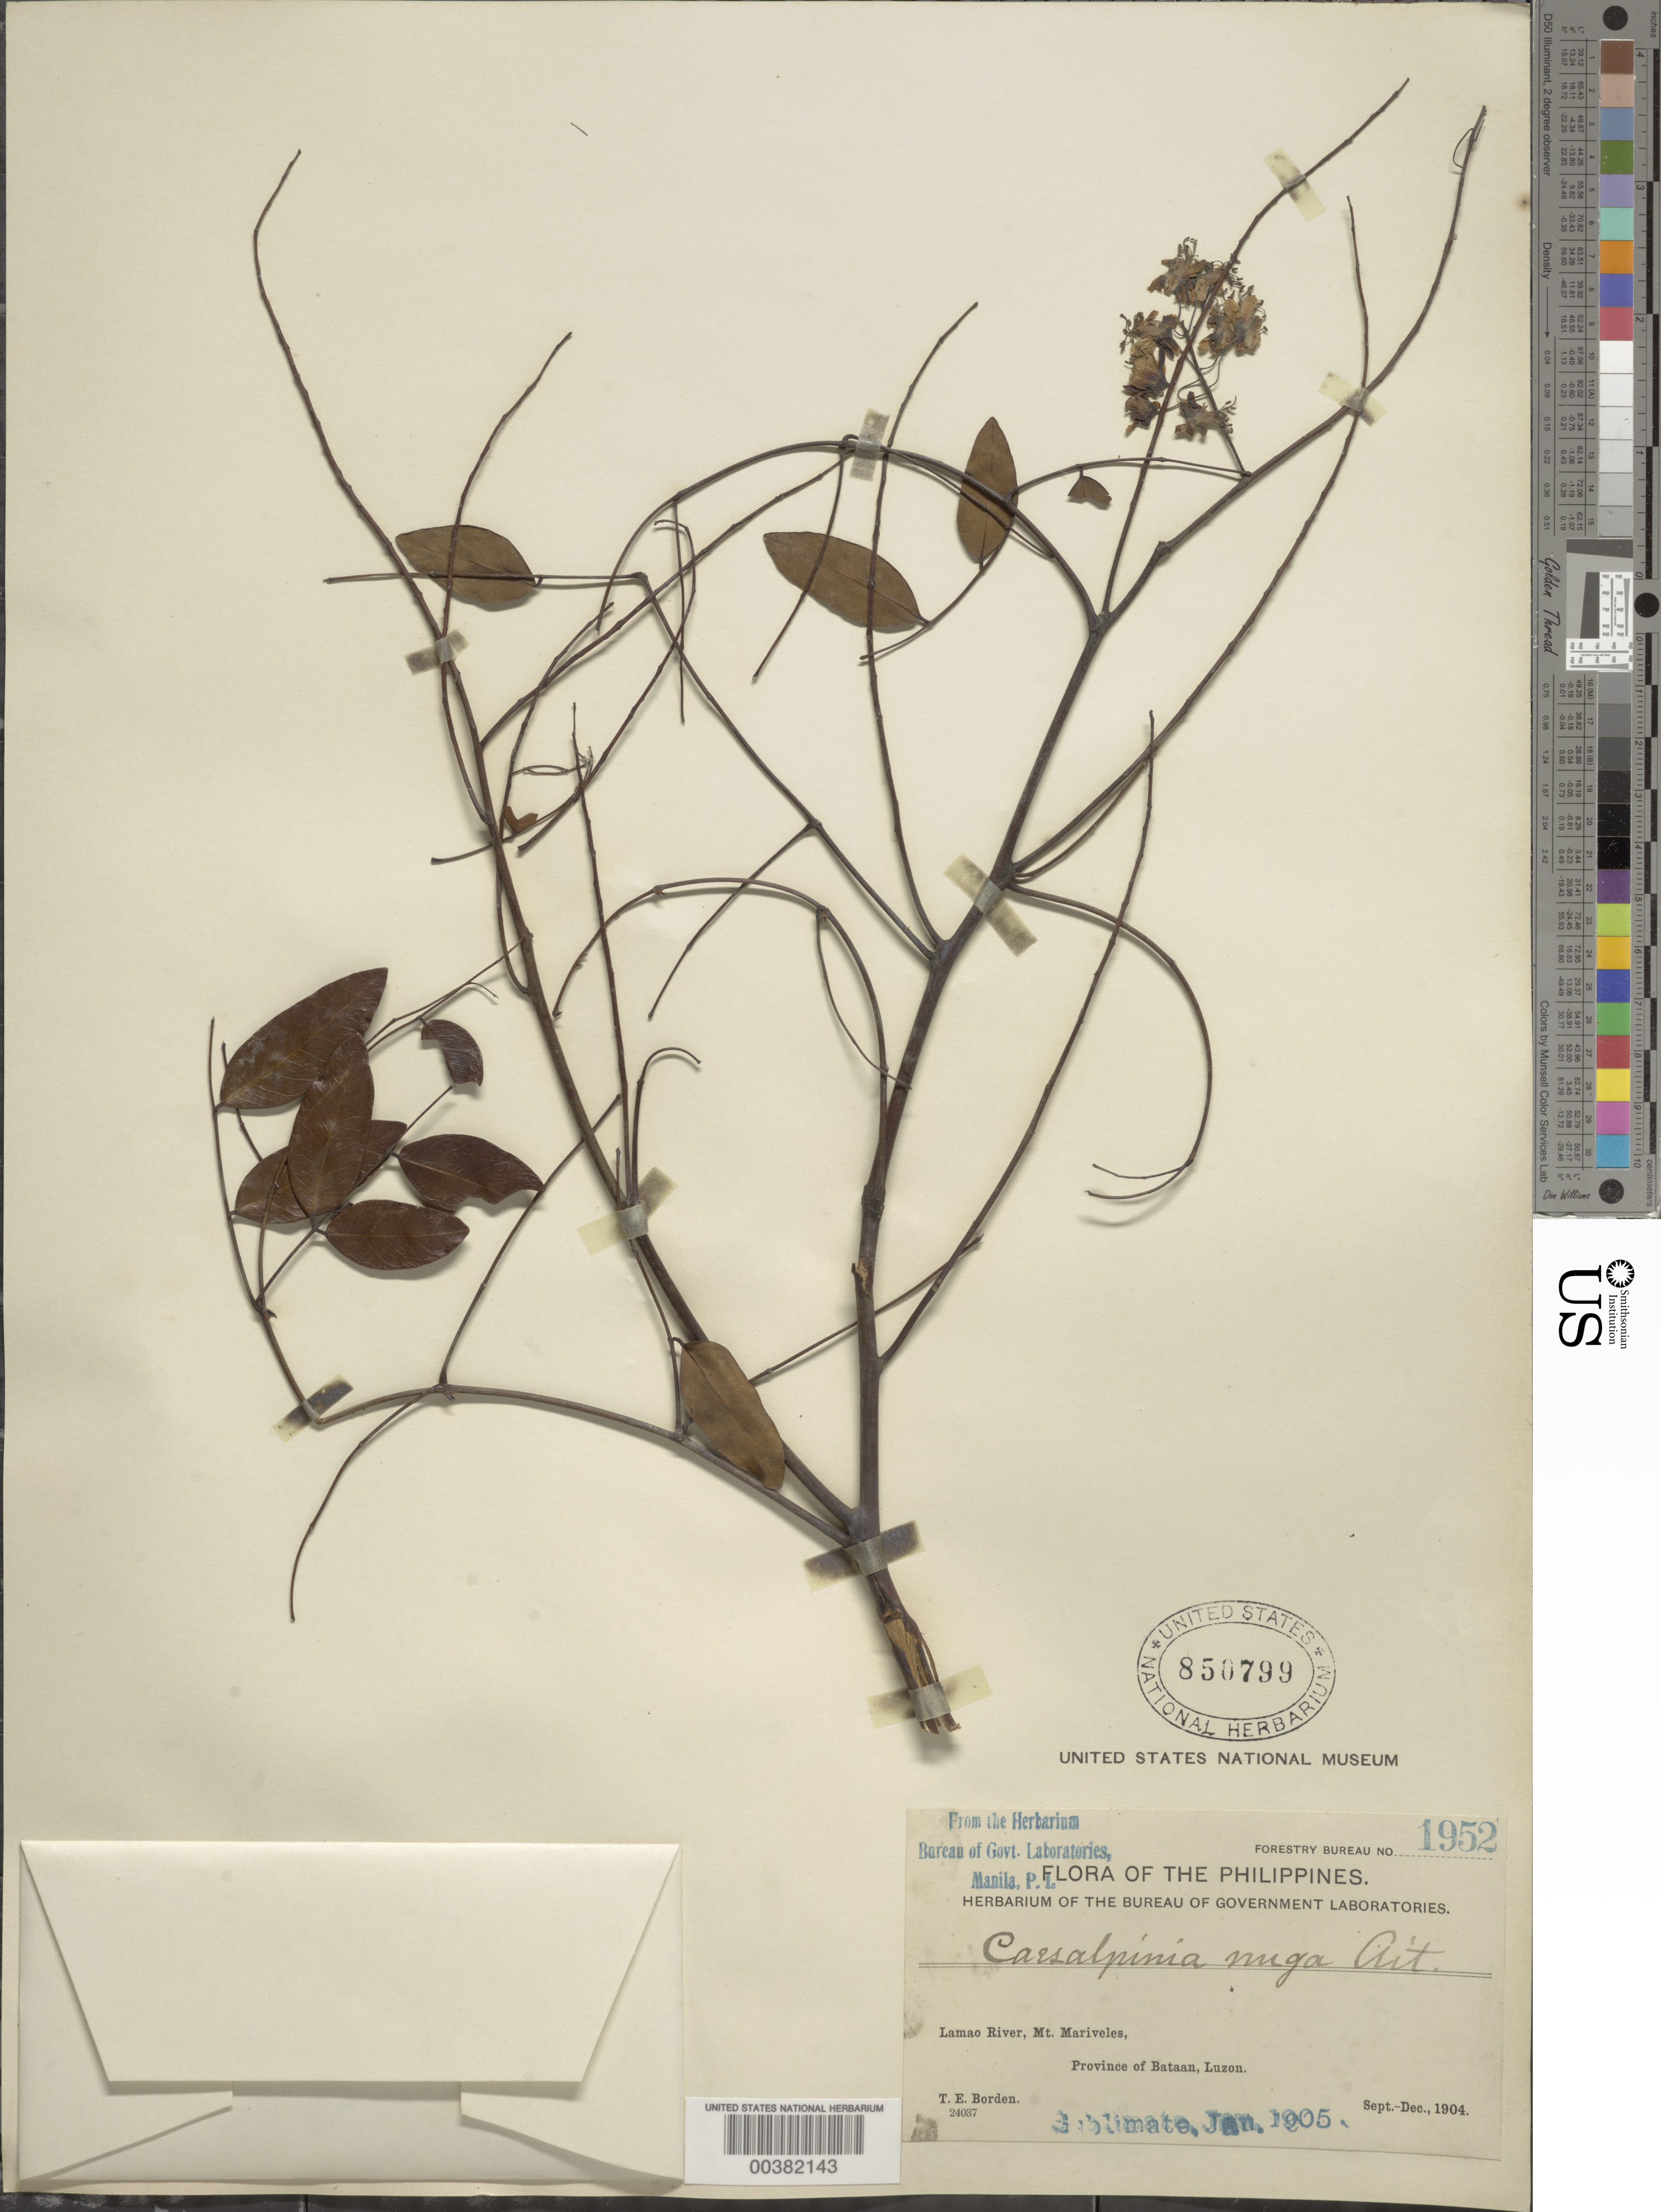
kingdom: Plantae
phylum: Tracheophyta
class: Magnoliopsida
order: Fabales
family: Fabaceae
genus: Ticanto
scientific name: Ticanto crista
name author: (L.) R. Clark & Gagnon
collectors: T. E. Borden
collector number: Forestry Bureau No. 1952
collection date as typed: Sep 1904 to -- Dec 1904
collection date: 1904-09/1904-12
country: Philippines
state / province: Central Luzon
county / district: Bataan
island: Luzon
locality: Lamao River, Mt. Mariveles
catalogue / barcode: US 850799